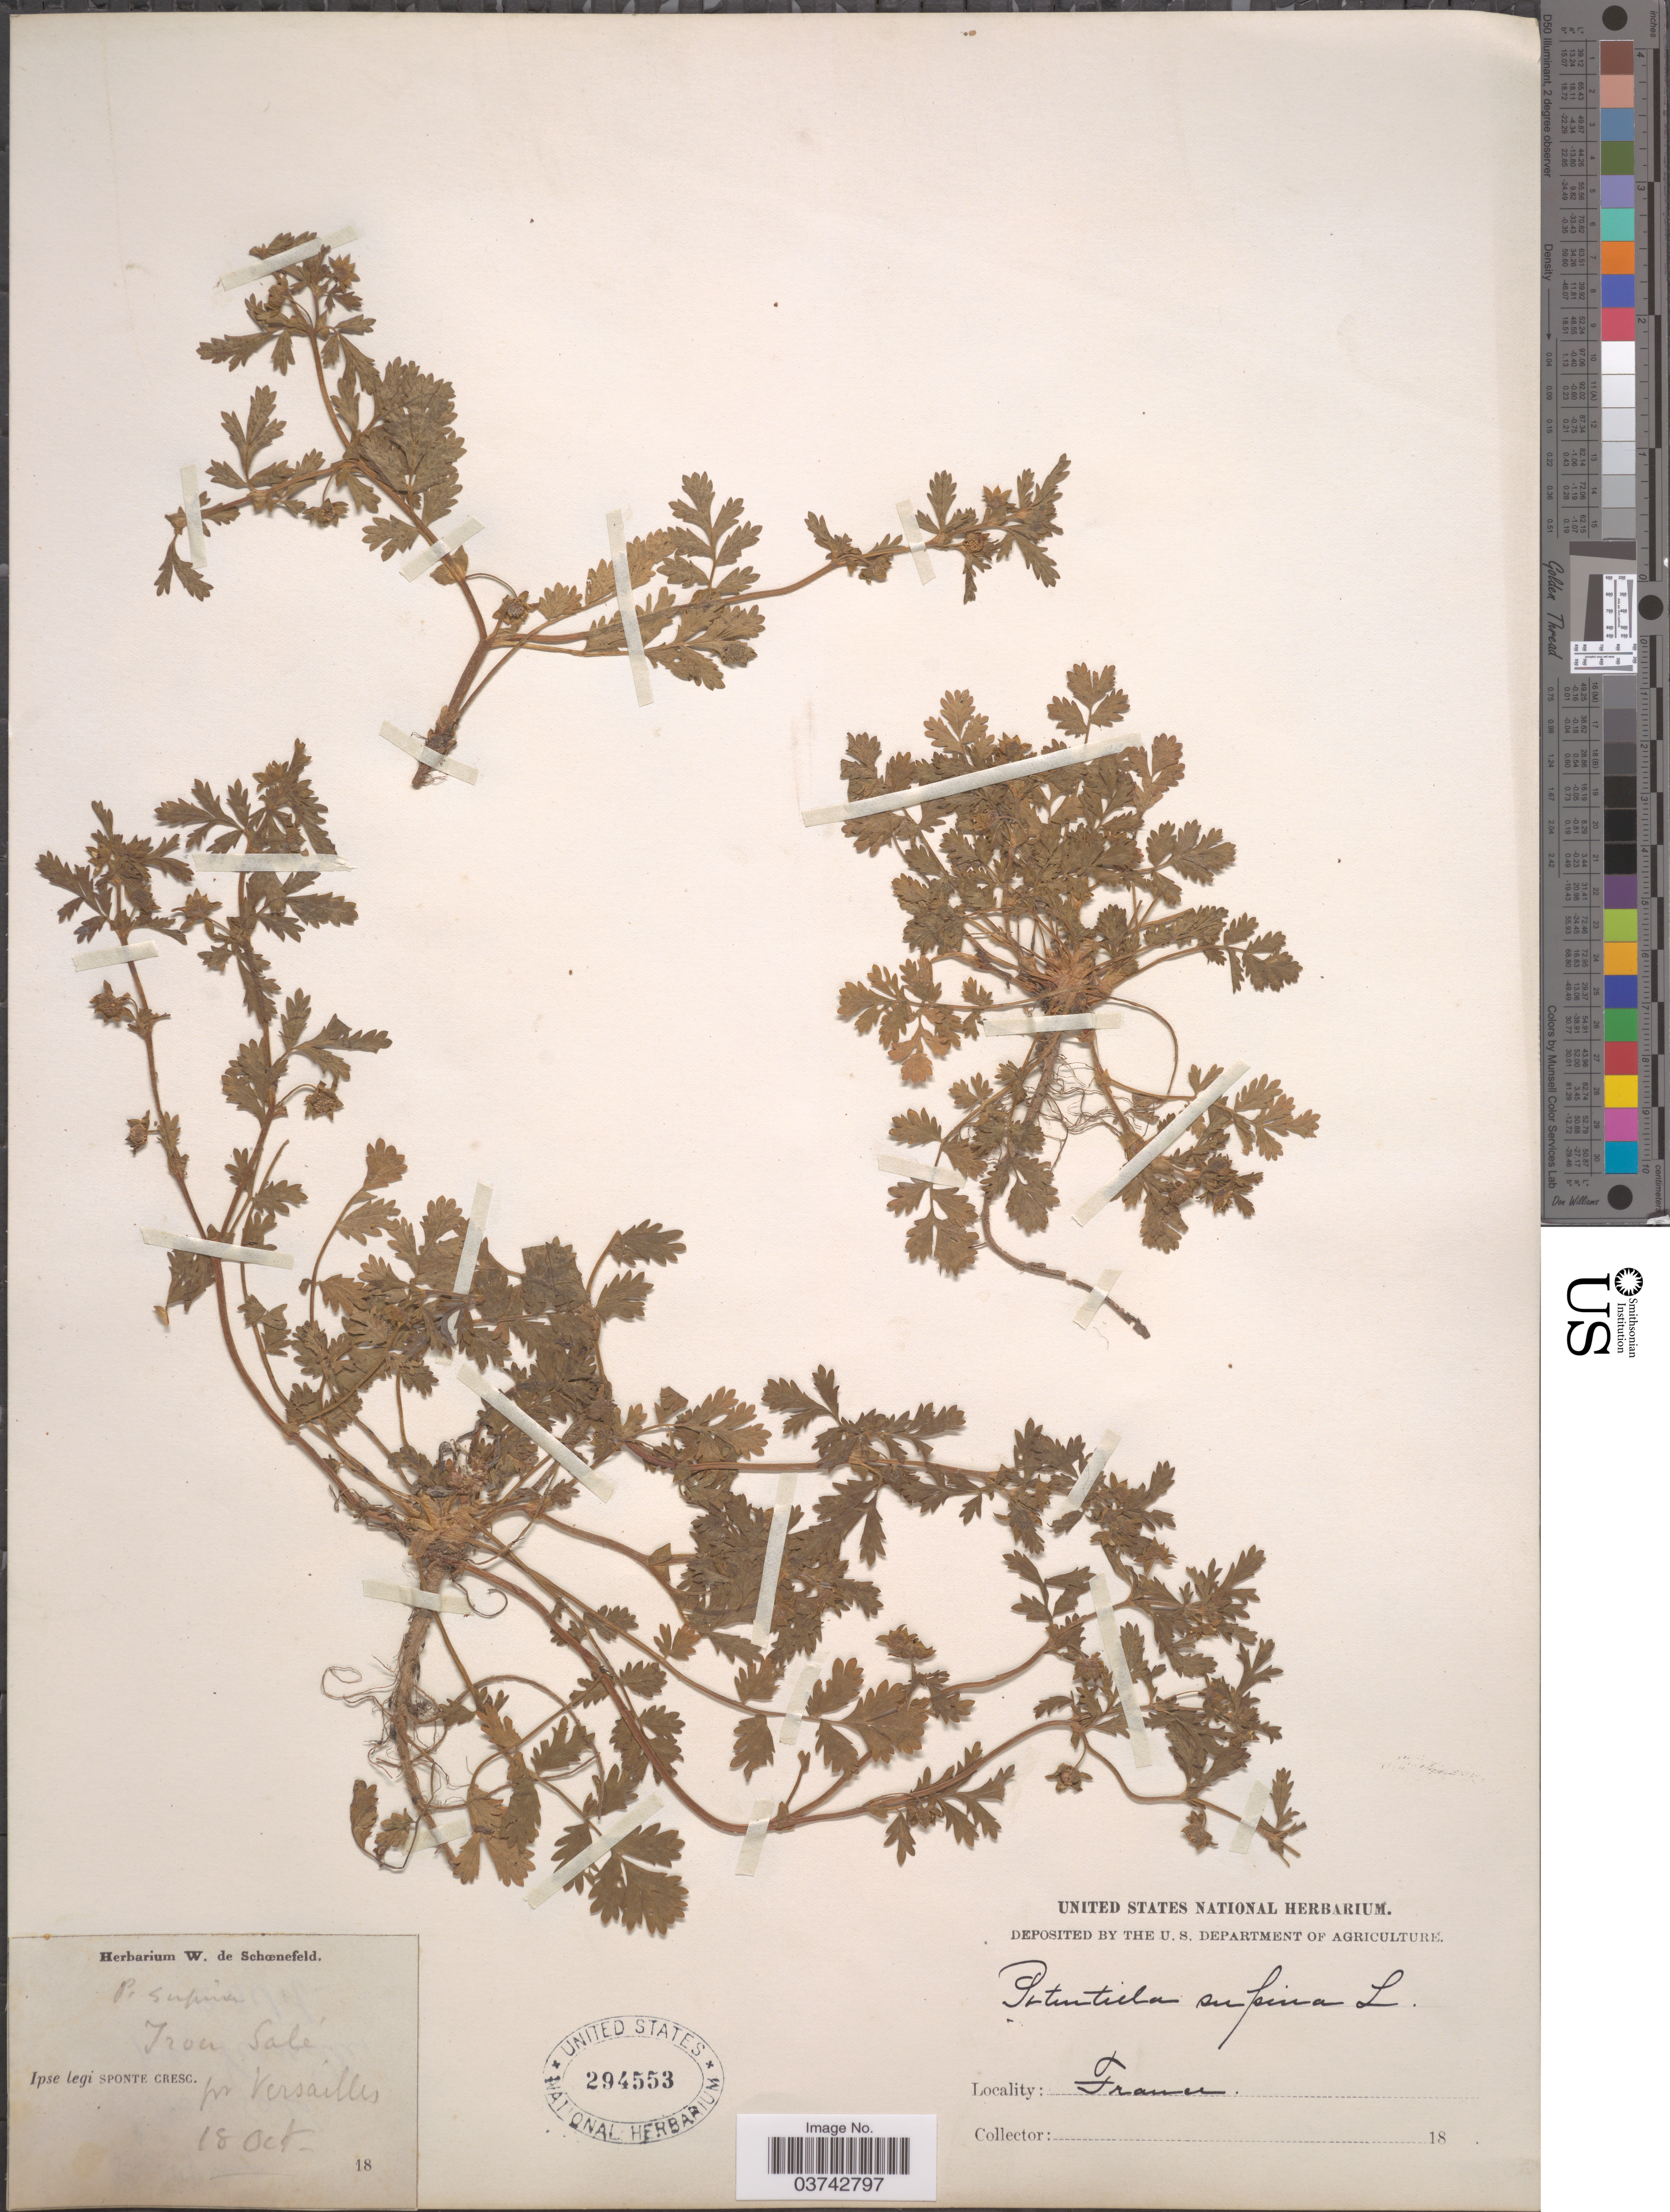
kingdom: Plantae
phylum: Tracheophyta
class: Magnoliopsida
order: Rosales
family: Rosaceae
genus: Potentilla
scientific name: Potentilla supina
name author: L.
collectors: W. Schoenefeld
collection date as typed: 18 oct. 18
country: France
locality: Sponte Cresc. pr Versailles.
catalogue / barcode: US 294553